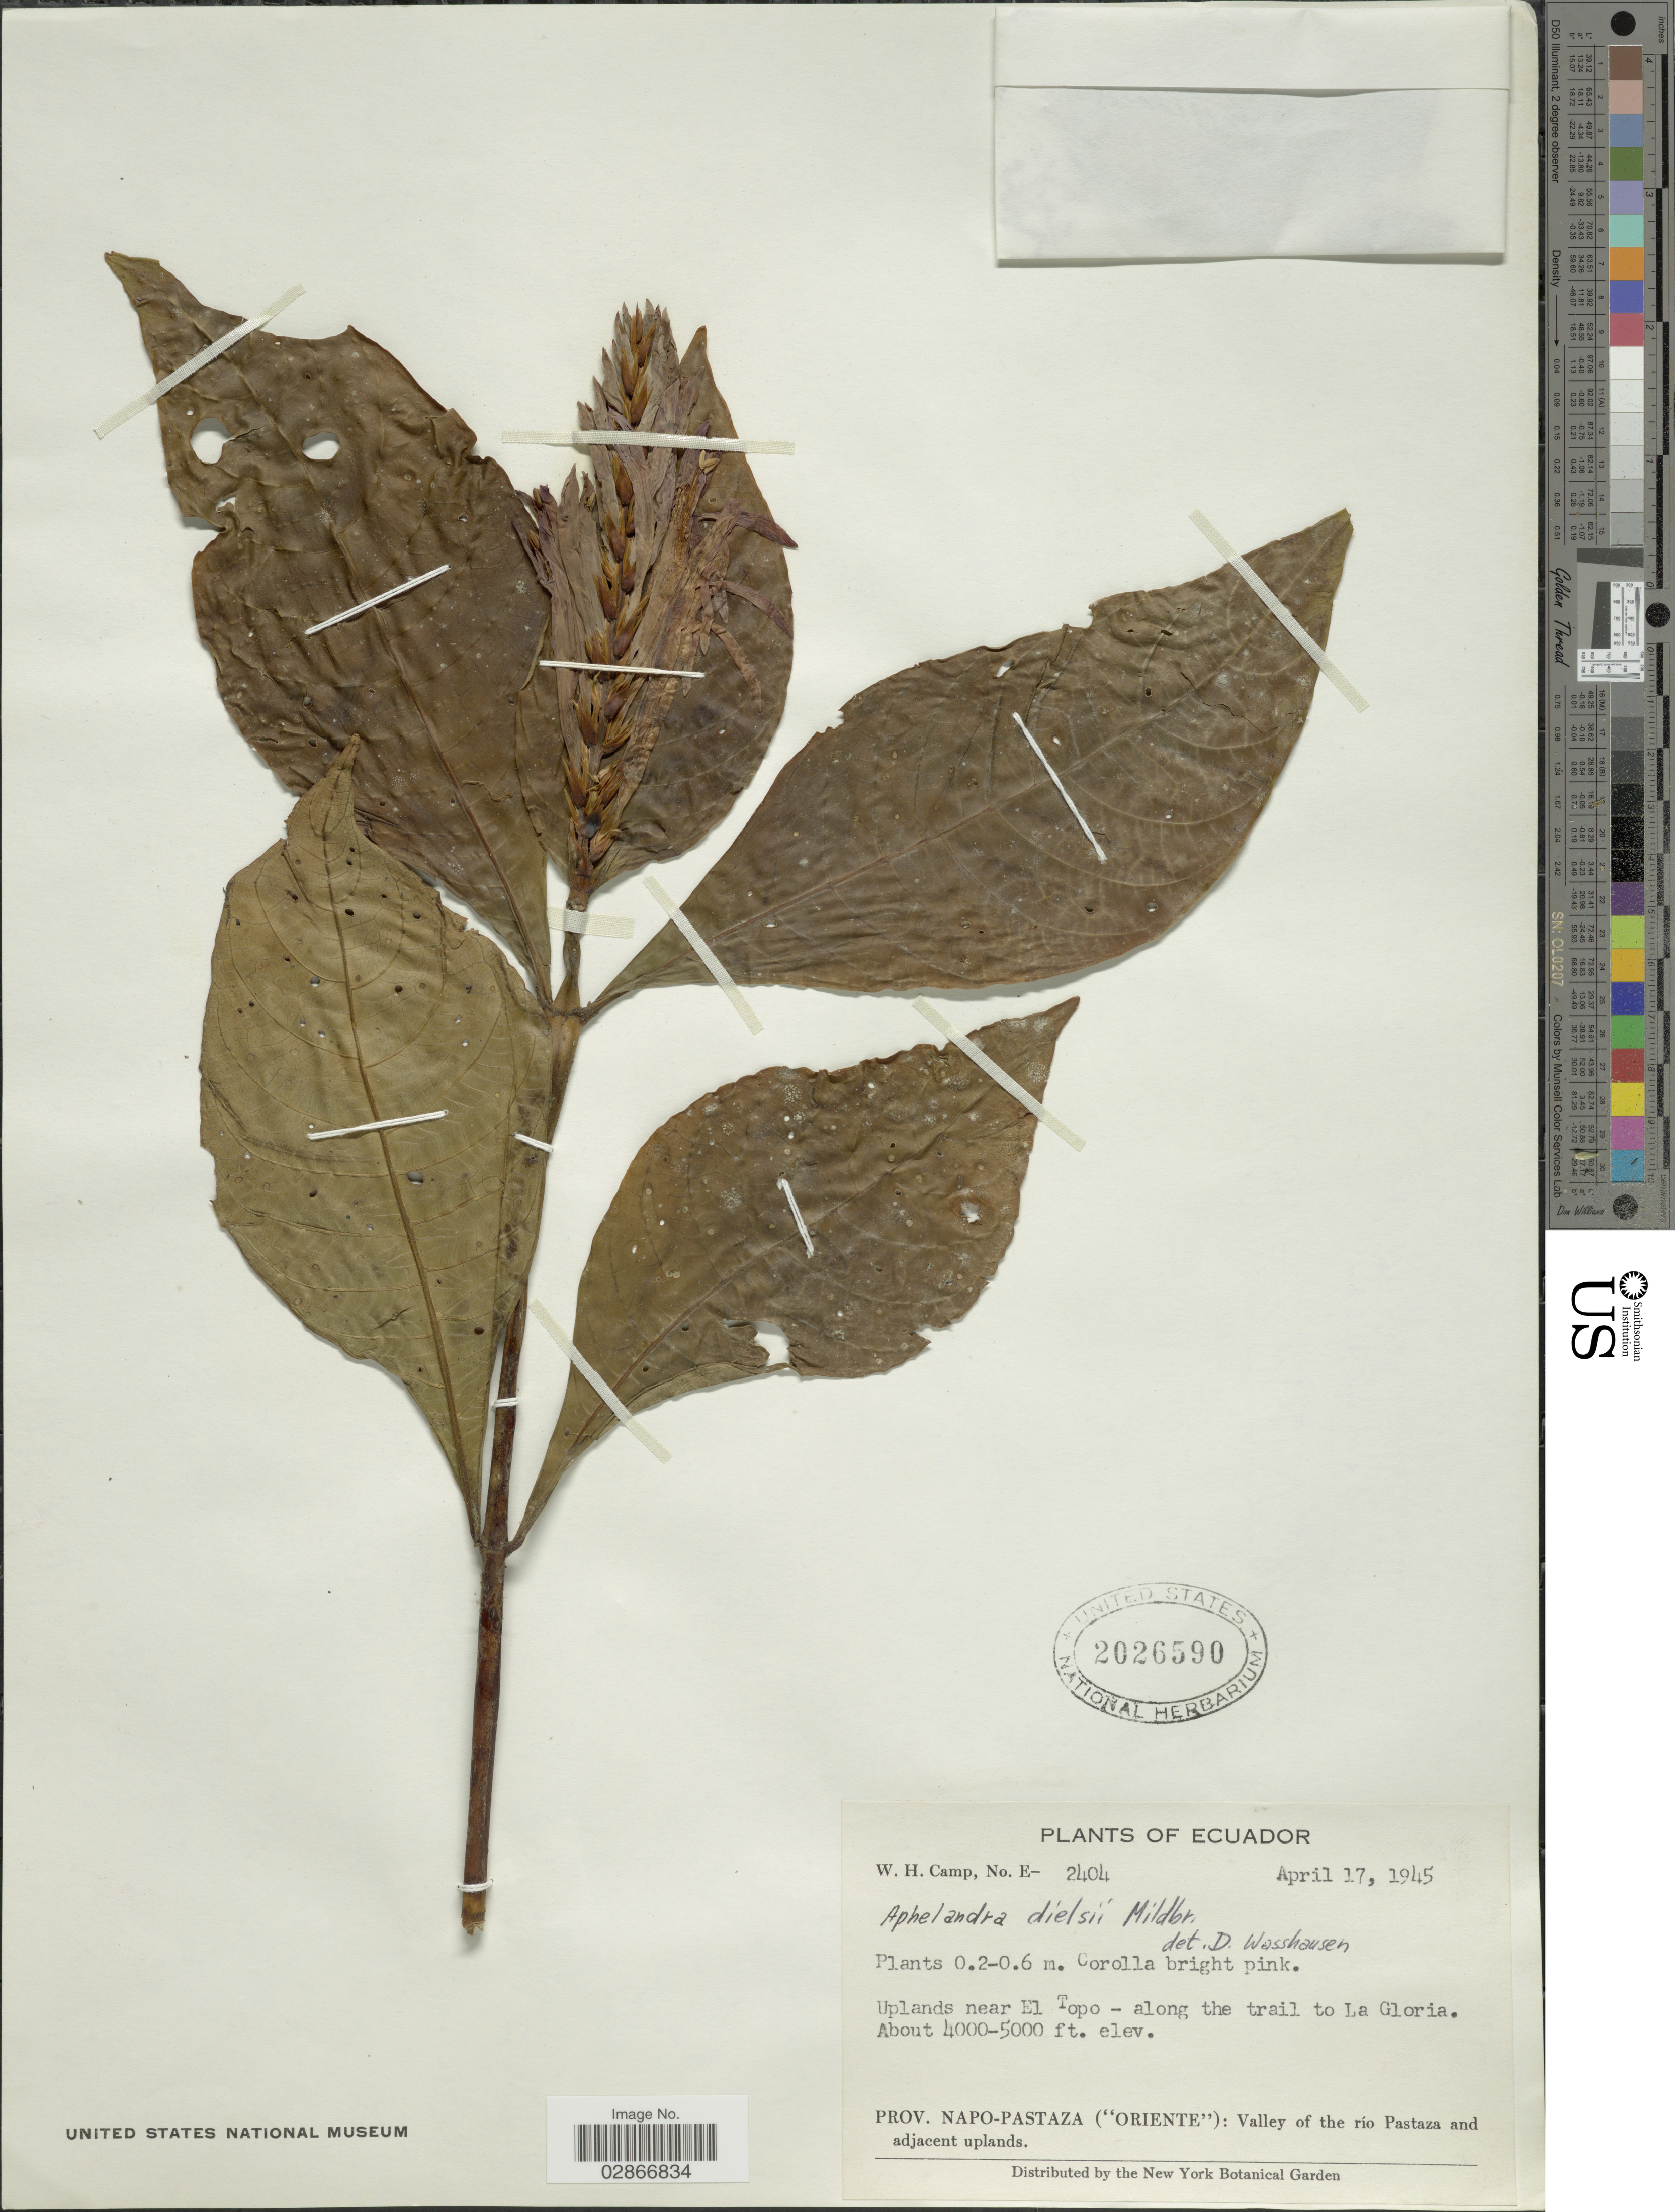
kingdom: Plantae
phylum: Tracheophyta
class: Magnoliopsida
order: Lamiales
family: Acanthaceae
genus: Aphelandra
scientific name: Aphelandra dielsii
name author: Mildbr.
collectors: W. H. Camp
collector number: E-2404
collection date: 1945-04-17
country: Ecuador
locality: Uplands near El Topo - along the trail to La Gloria. Prov. Napo-Pastaza ("Oriente"): Valley of the río Pastaza and adjacent uplands.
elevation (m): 1219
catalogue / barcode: US 2026590